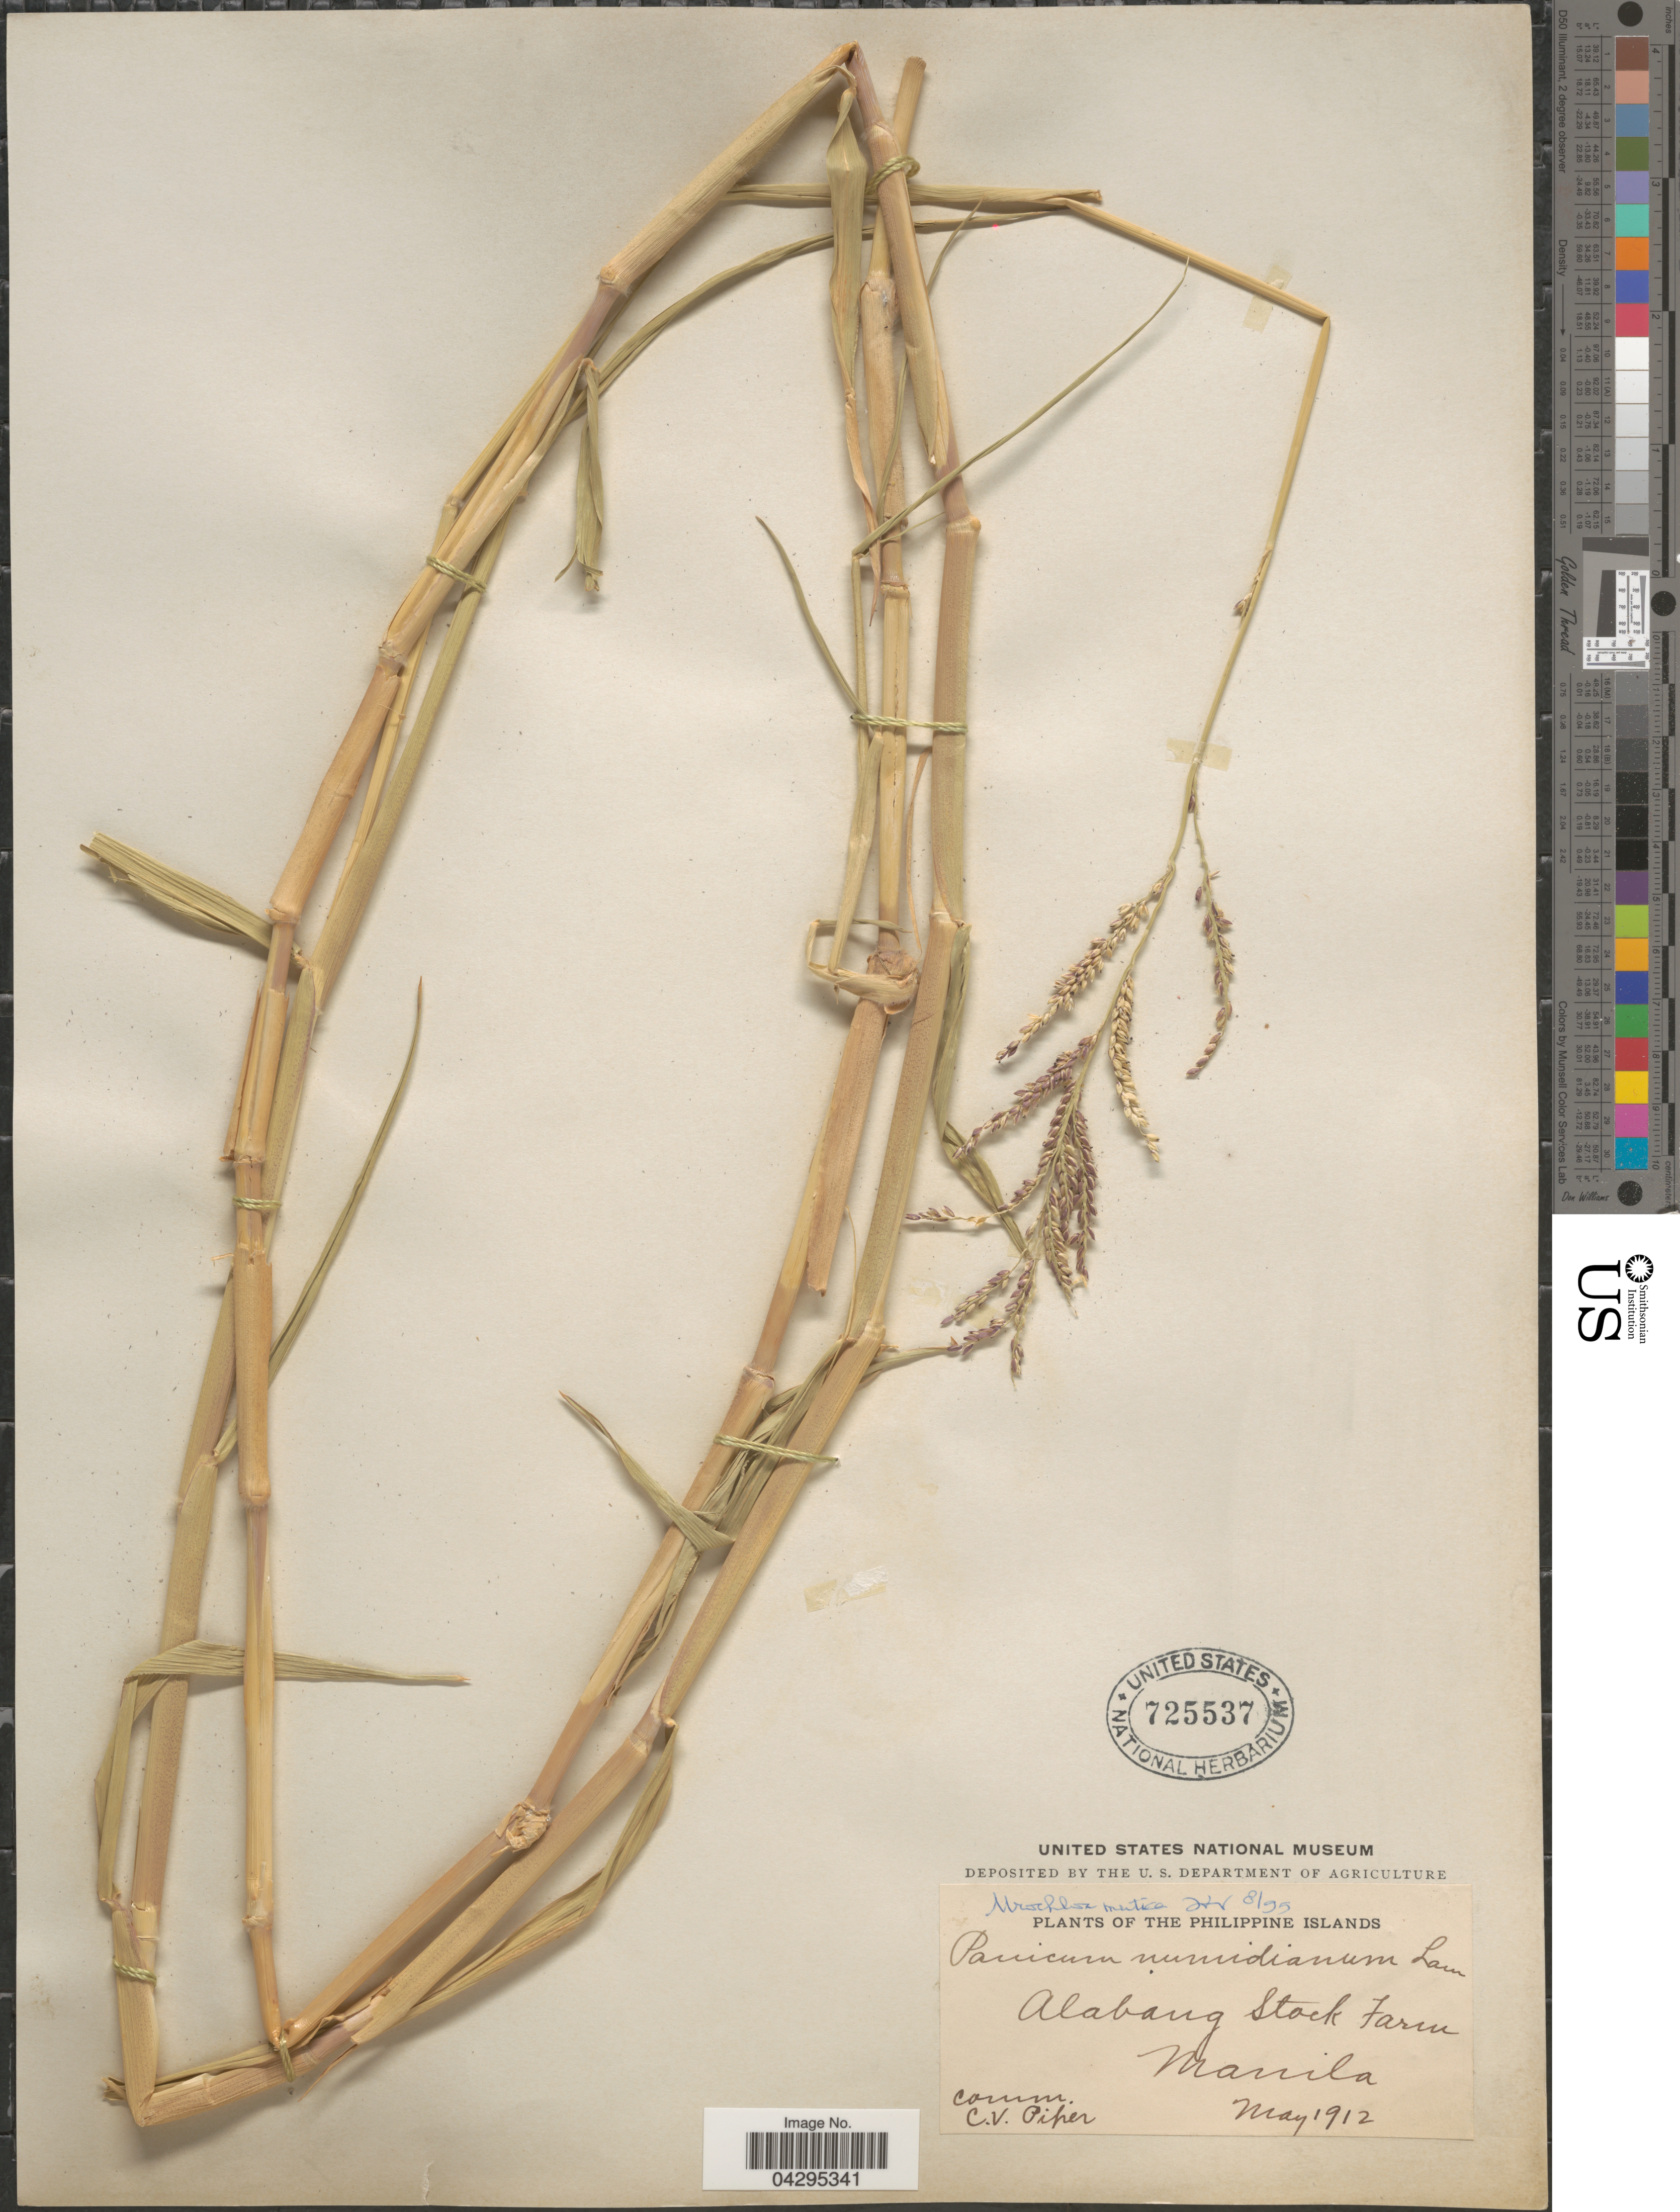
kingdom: Plantae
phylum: Tracheophyta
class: Liliopsida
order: Poales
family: Poaceae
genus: Urochloa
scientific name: Urochloa mutica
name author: (Forssk.) T.Q. Nguyen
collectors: C. V. Piper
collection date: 1912-05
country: Philippines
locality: Alabang Stock Farm. Manila.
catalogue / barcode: US 725537